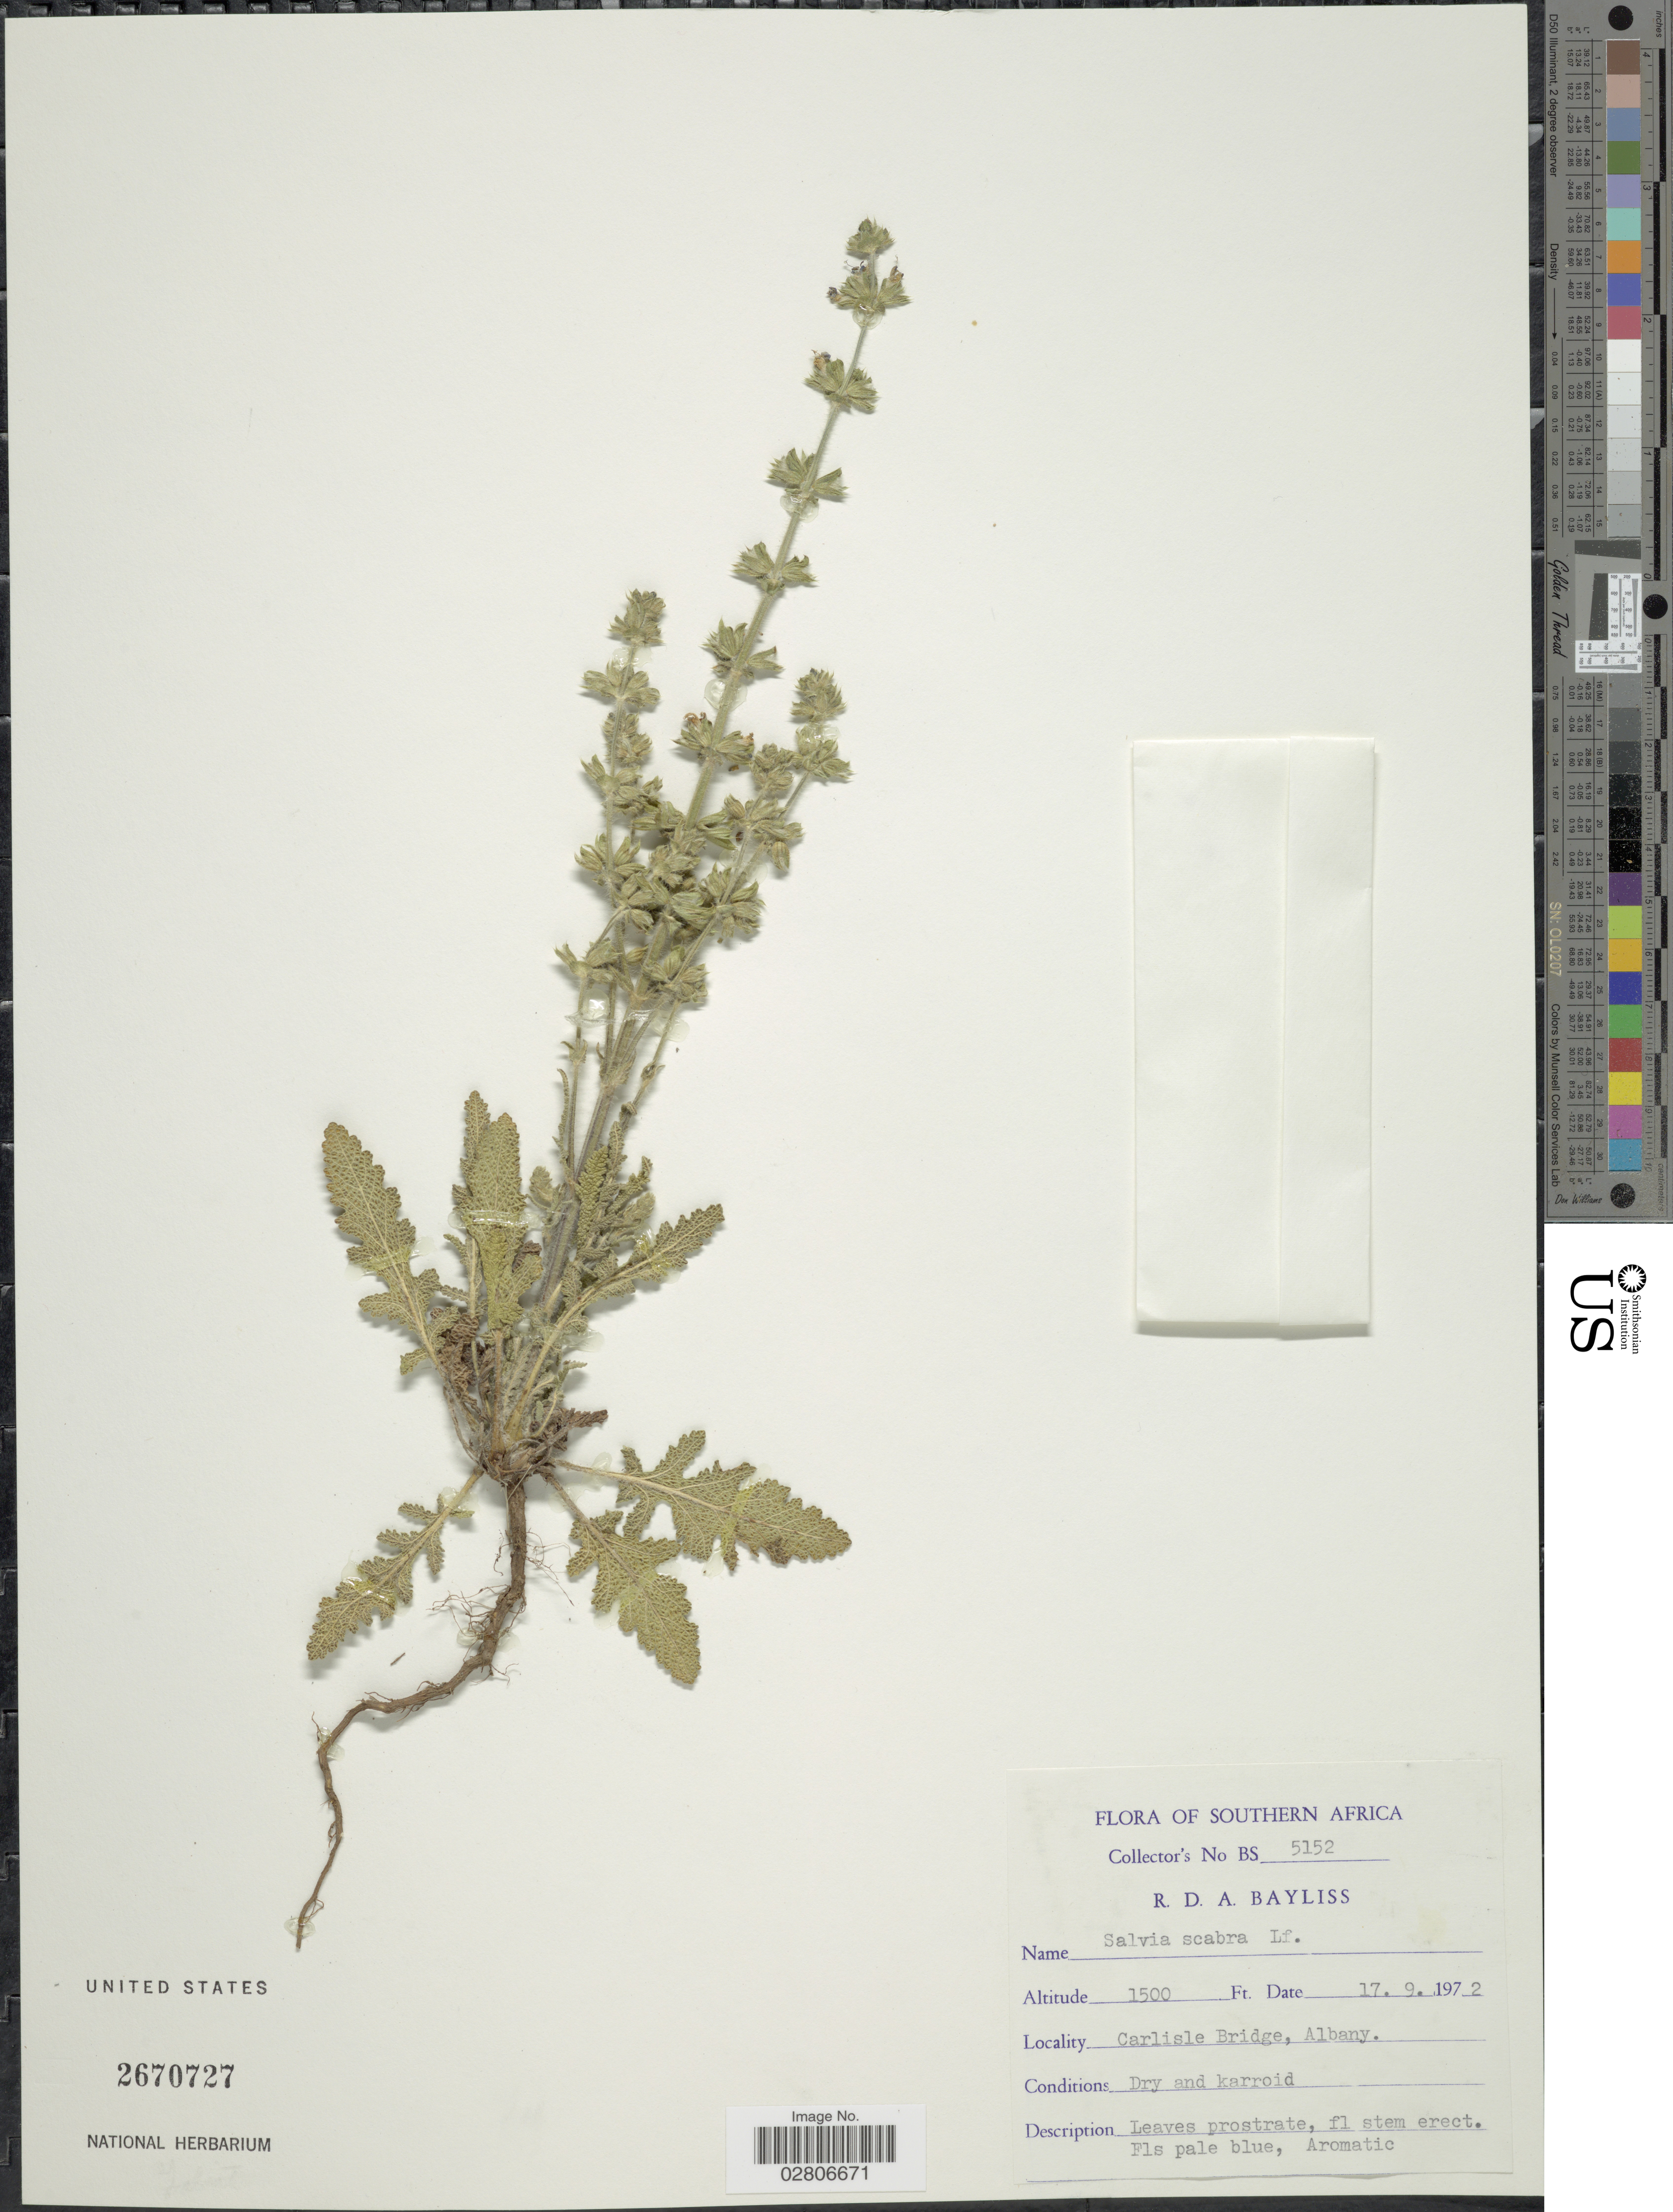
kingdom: Plantae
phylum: Tracheophyta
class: Magnoliopsida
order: Lamiales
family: Lamiaceae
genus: Salvia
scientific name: Salvia scabra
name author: Thunb.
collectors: R. Bayliss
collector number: BS5152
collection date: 1972-09-17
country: South Africa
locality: Southern Africa, Carlisle Bridge, Albany.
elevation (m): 457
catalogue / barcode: US 2670727